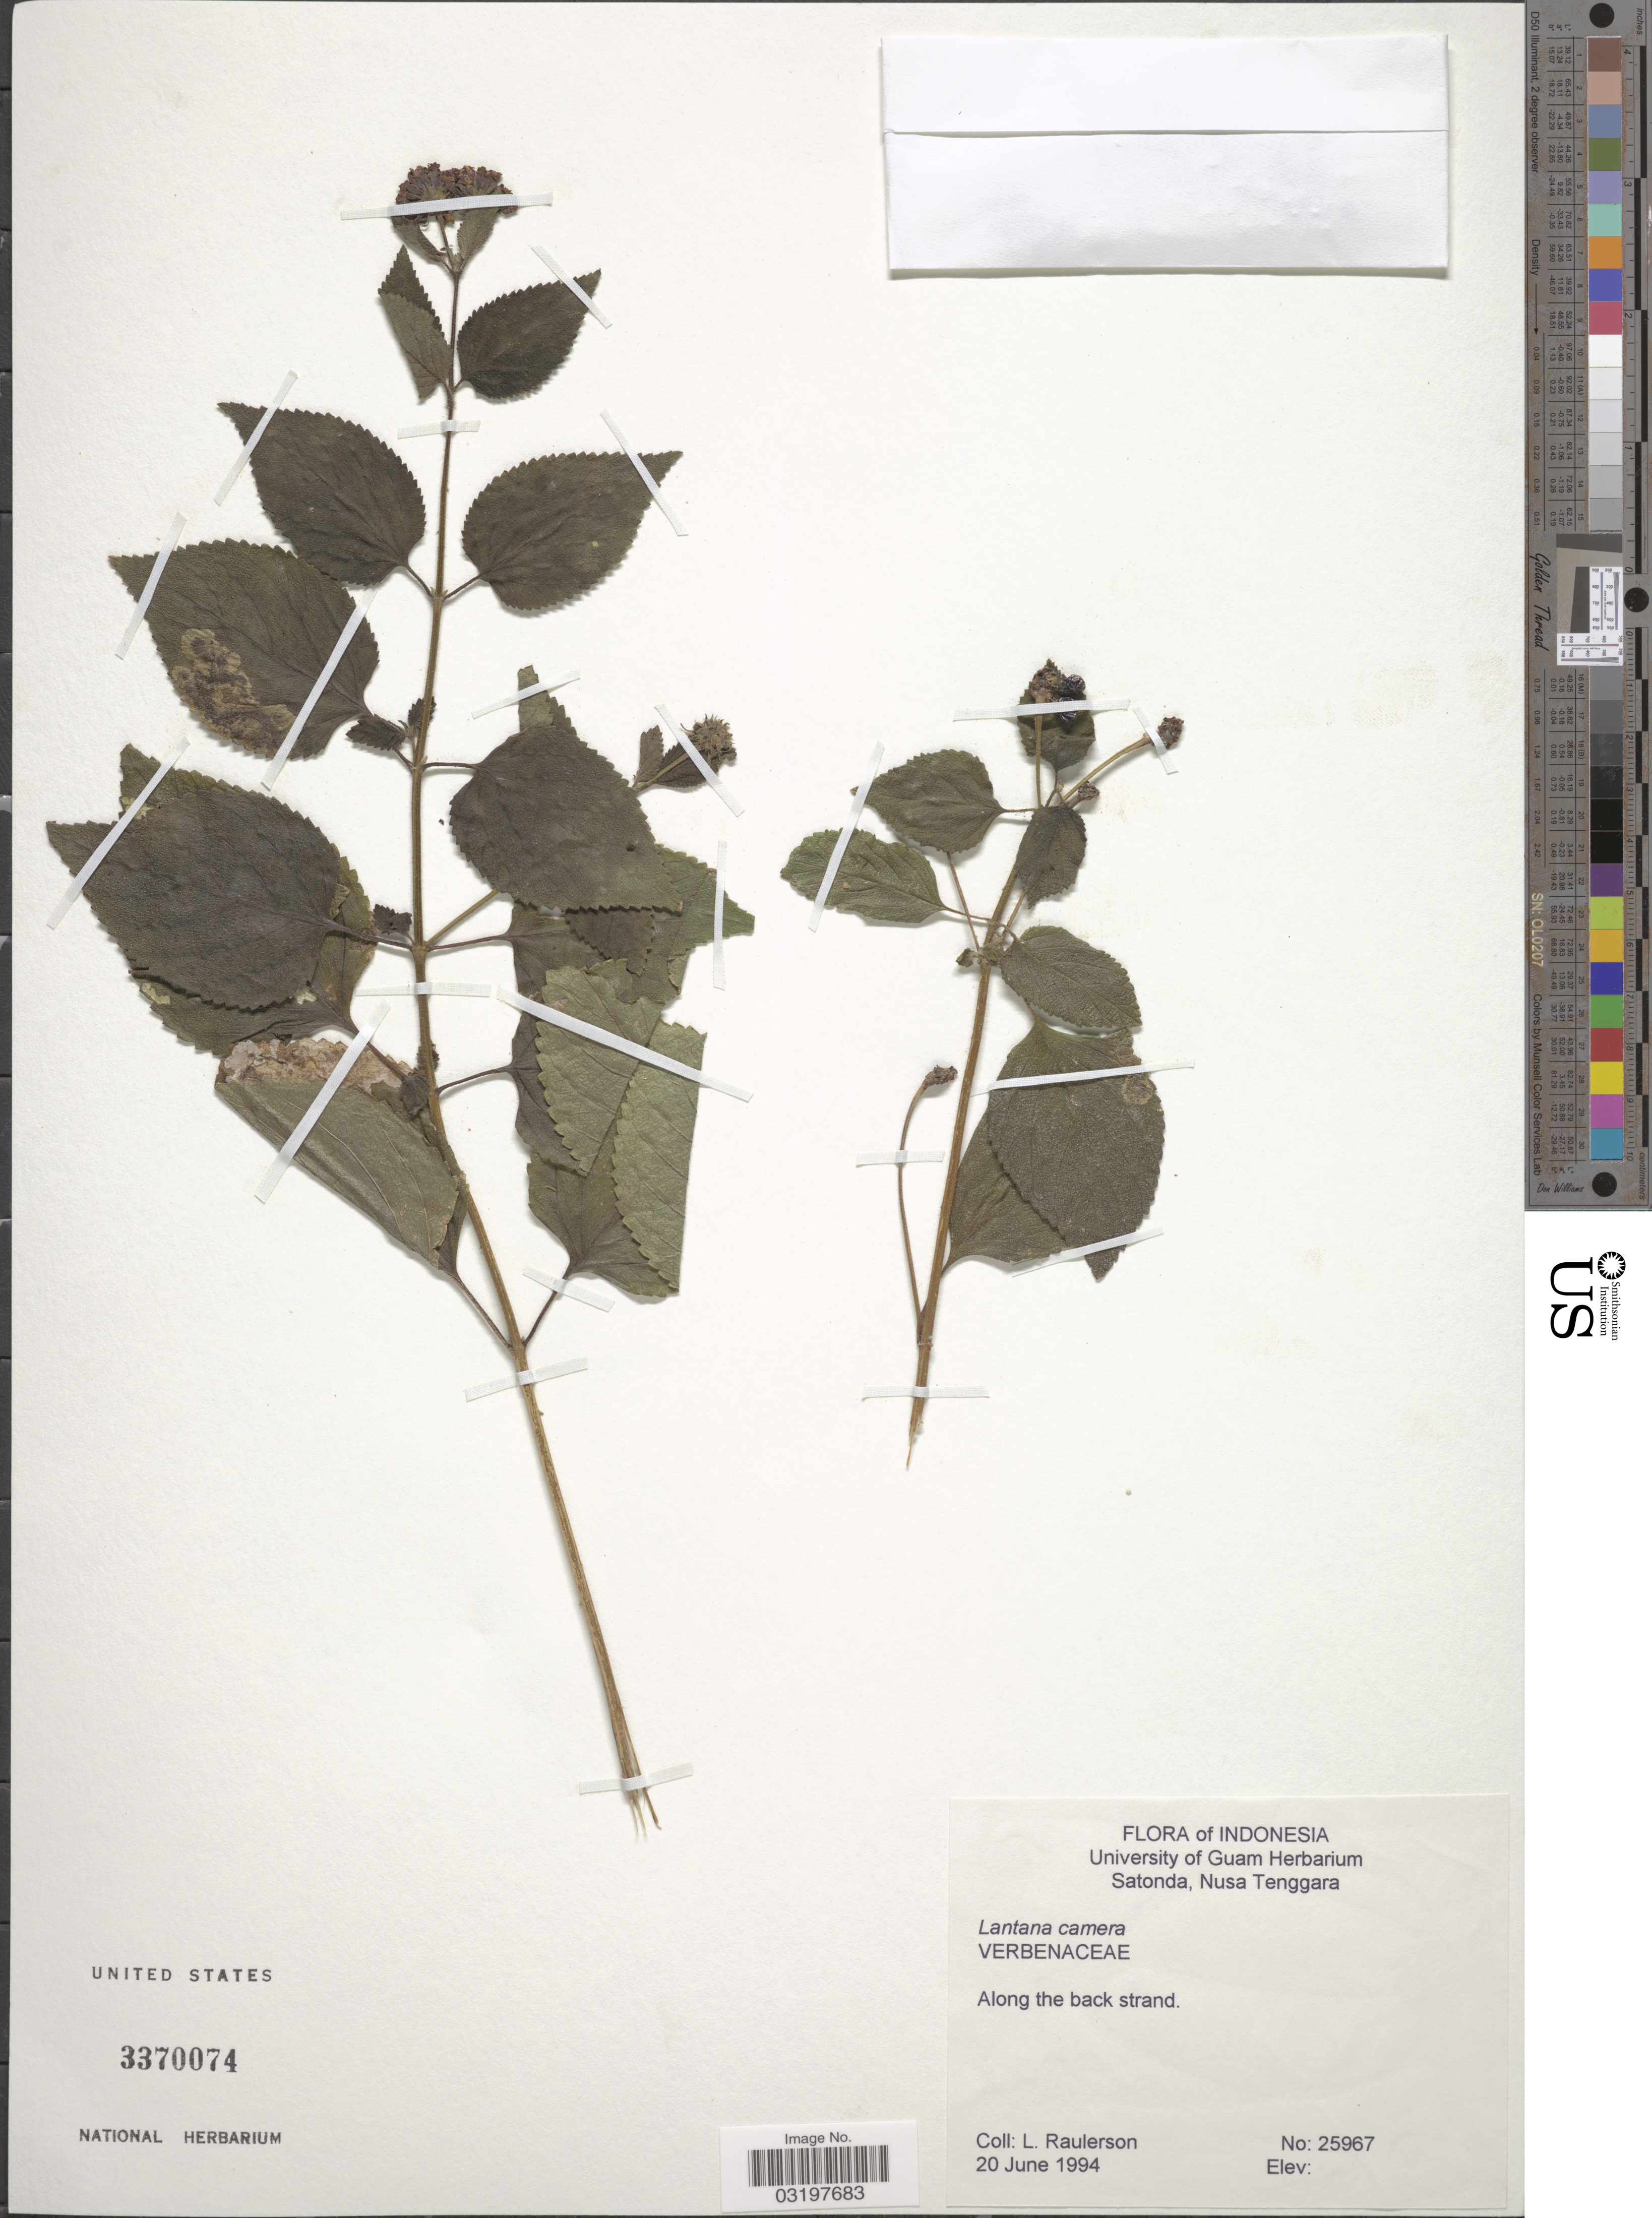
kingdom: Plantae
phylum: Tracheophyta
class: Magnoliopsida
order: Lamiales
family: Verbenaceae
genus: Lantana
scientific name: Lantana camara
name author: L.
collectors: L. Raulerson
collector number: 25967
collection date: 1994-06-20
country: Indonesia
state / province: Nusa Tenggara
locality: Satonda, Nusa Tenggara, Along the back strand.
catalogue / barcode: US 3370074